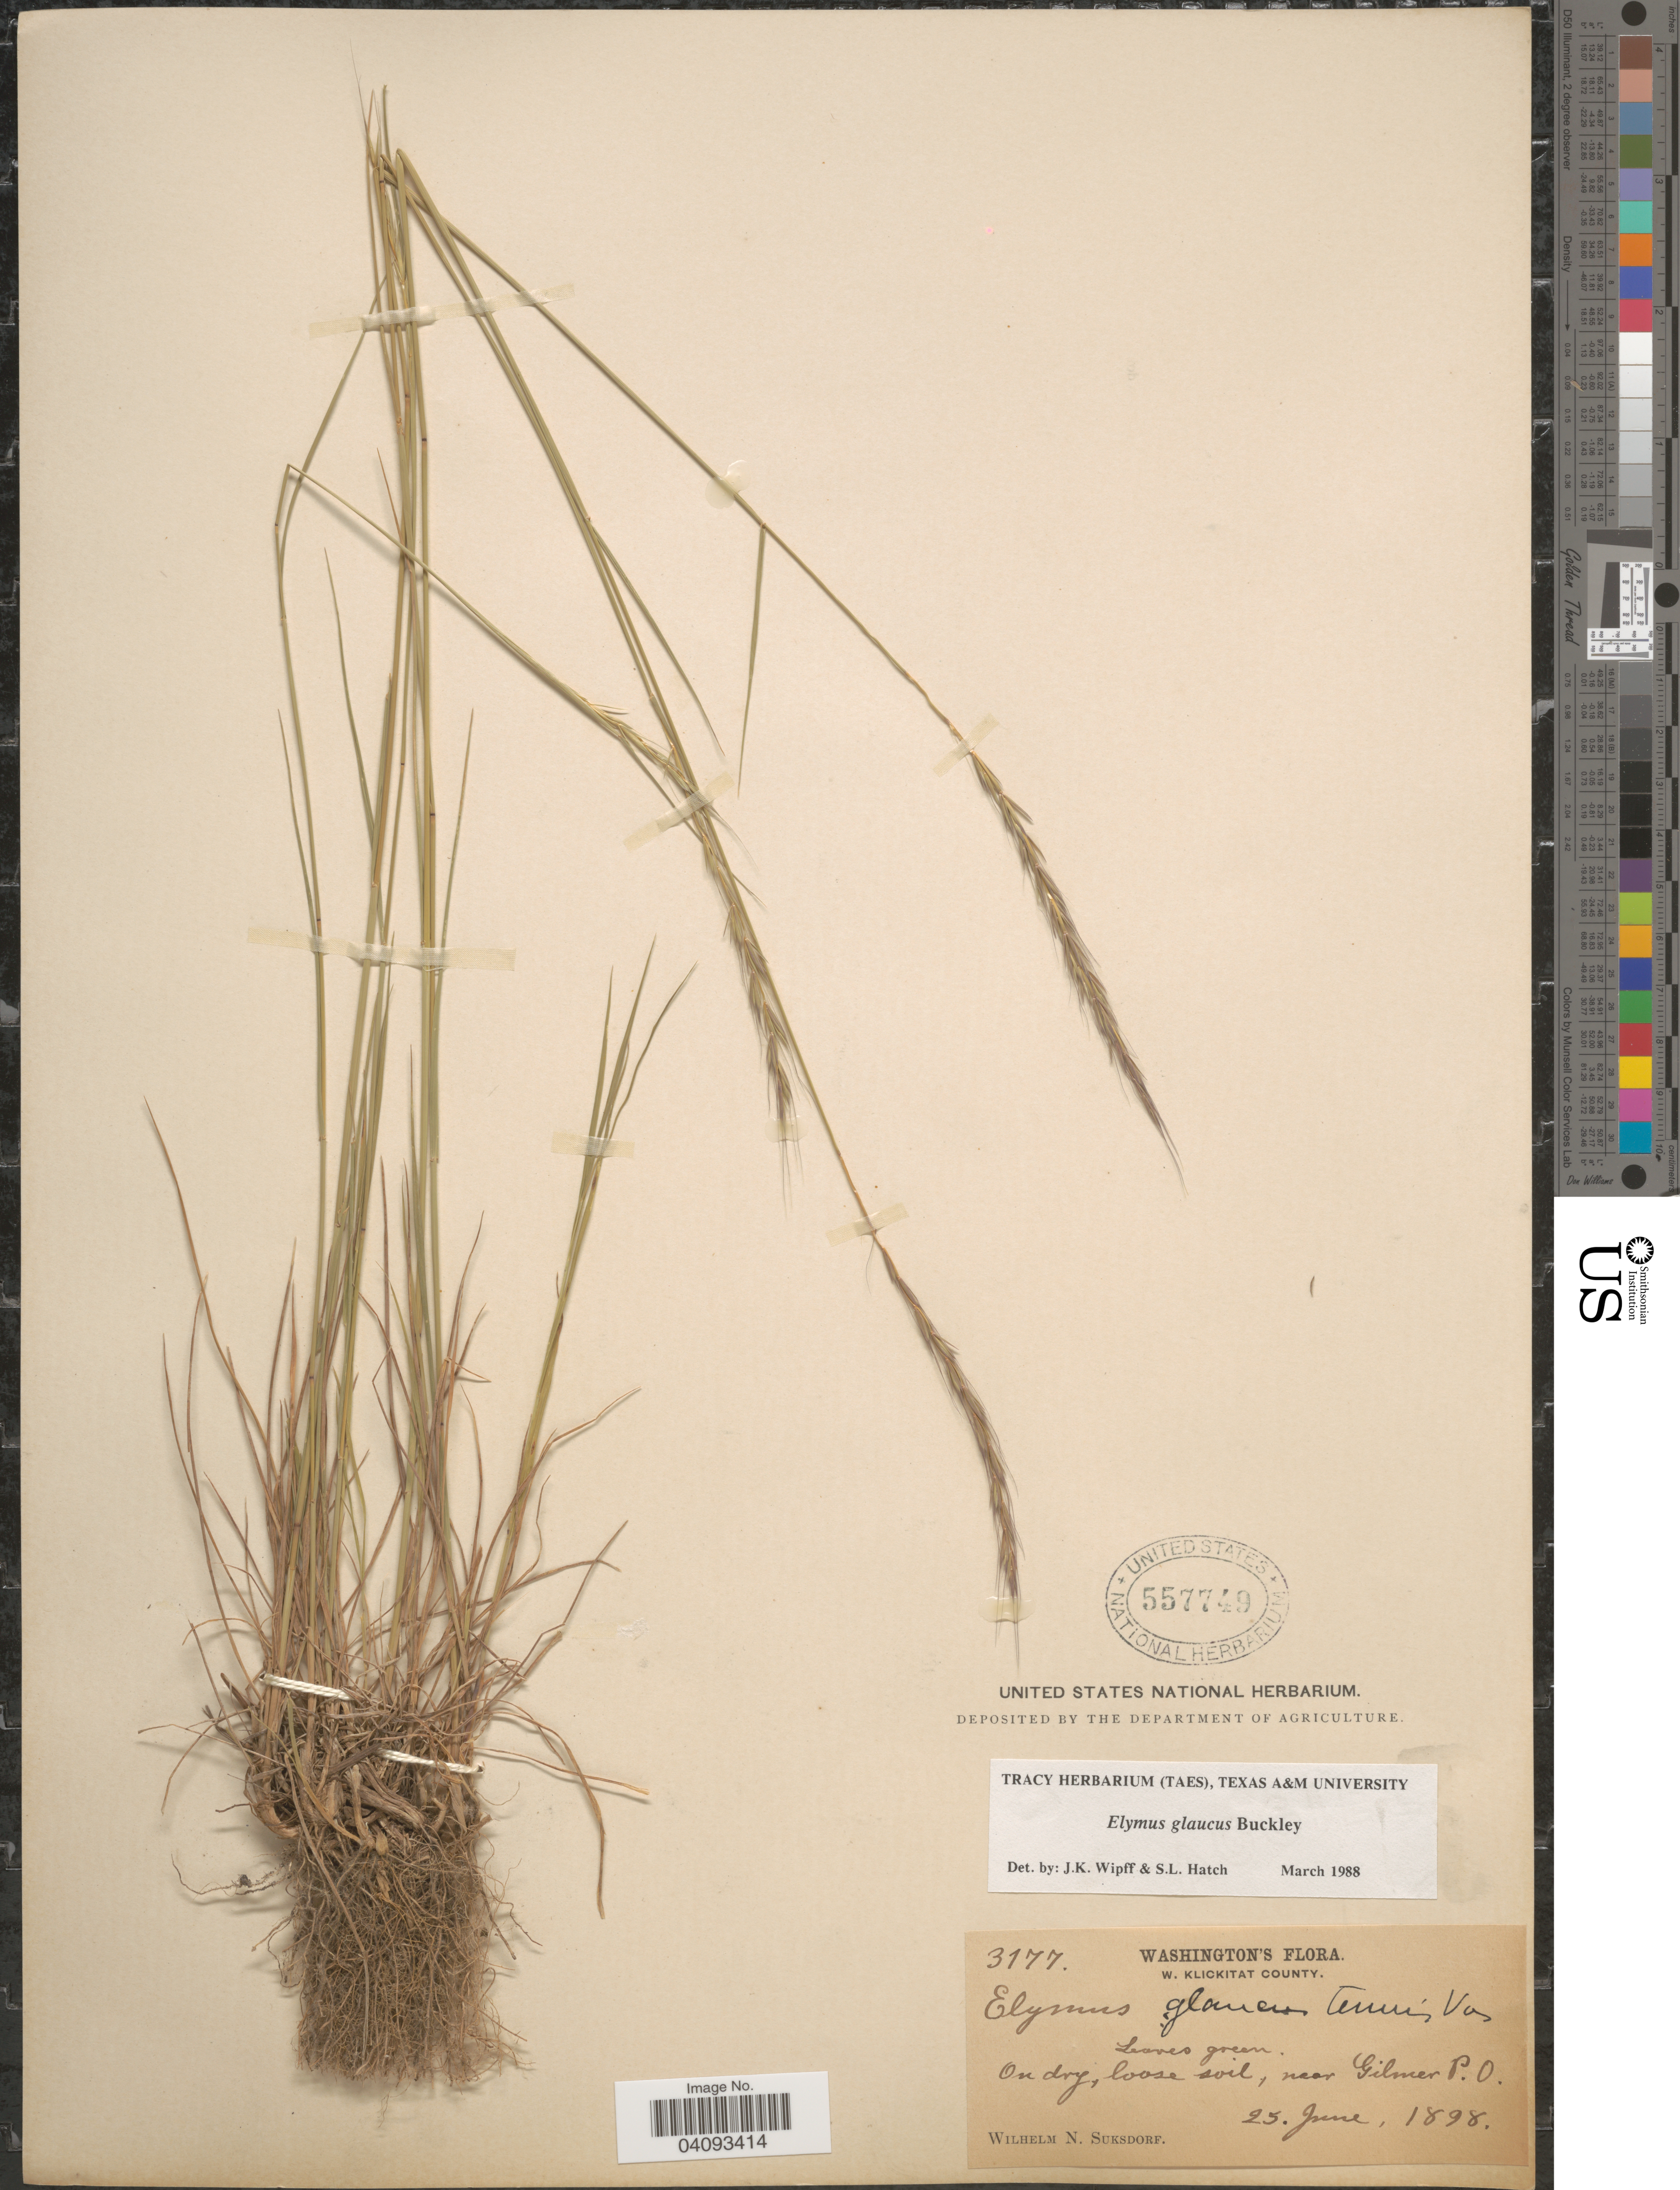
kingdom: Plantae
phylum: Tracheophyta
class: Liliopsida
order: Poales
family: Poaceae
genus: Elymus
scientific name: Elymus glaucus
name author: Buckley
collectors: W. N. Suksdorf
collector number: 3177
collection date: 1898-06-25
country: United States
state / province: Washington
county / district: Klickitat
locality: W. Klickitat County. On dry, loose soil, near Gilmer P. O.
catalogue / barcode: US 557749